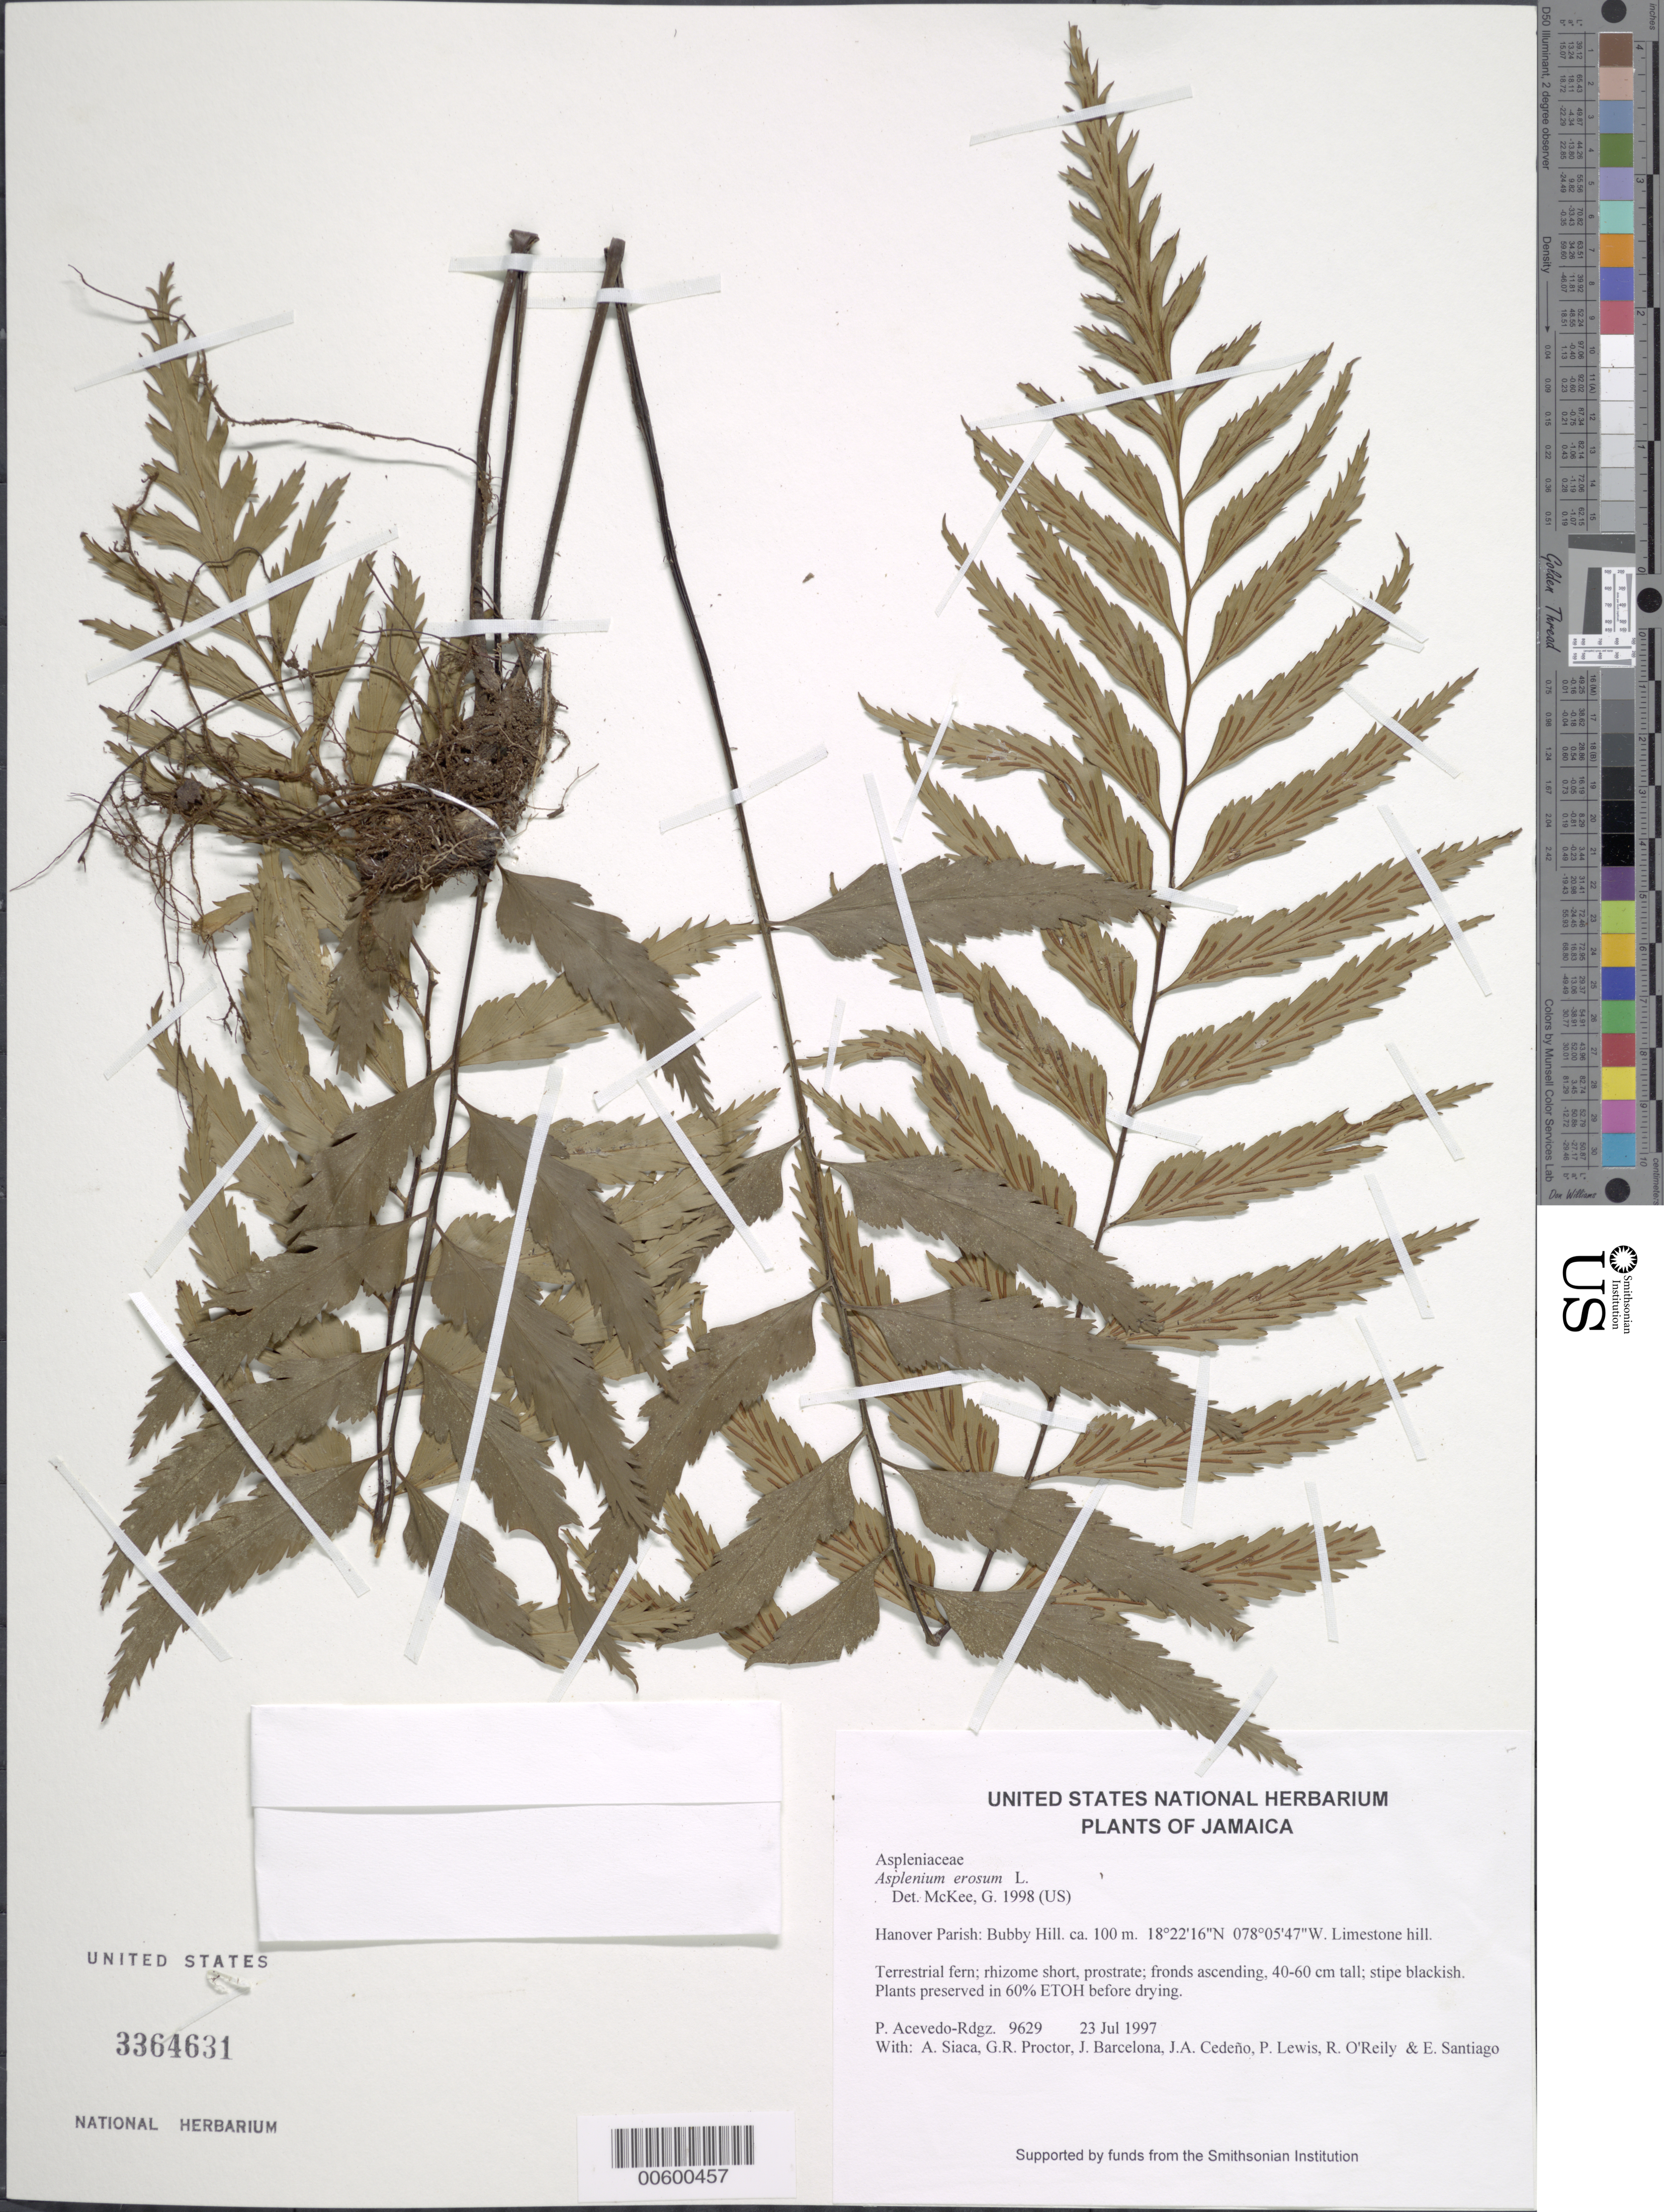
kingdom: Plantae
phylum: Tracheophyta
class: Polypodiopsida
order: Polypodiales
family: Aspleniaceae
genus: Asplenium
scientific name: Asplenium erosum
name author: L.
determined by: McKee, G. S., (US), NMNH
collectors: P. Acevedo-Rodr., A. Siaca, G. R. Proctor, J. Barcelona, J. A. Cedeño M., P. Lewis & R. O'Reilly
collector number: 9629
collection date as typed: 23 Jul 1997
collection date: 1997-07-23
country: Jamaica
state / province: Hanover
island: Jamaica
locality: Hanover Parish: Bubby Hill.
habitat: Limestone hill.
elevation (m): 100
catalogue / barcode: US 3364631